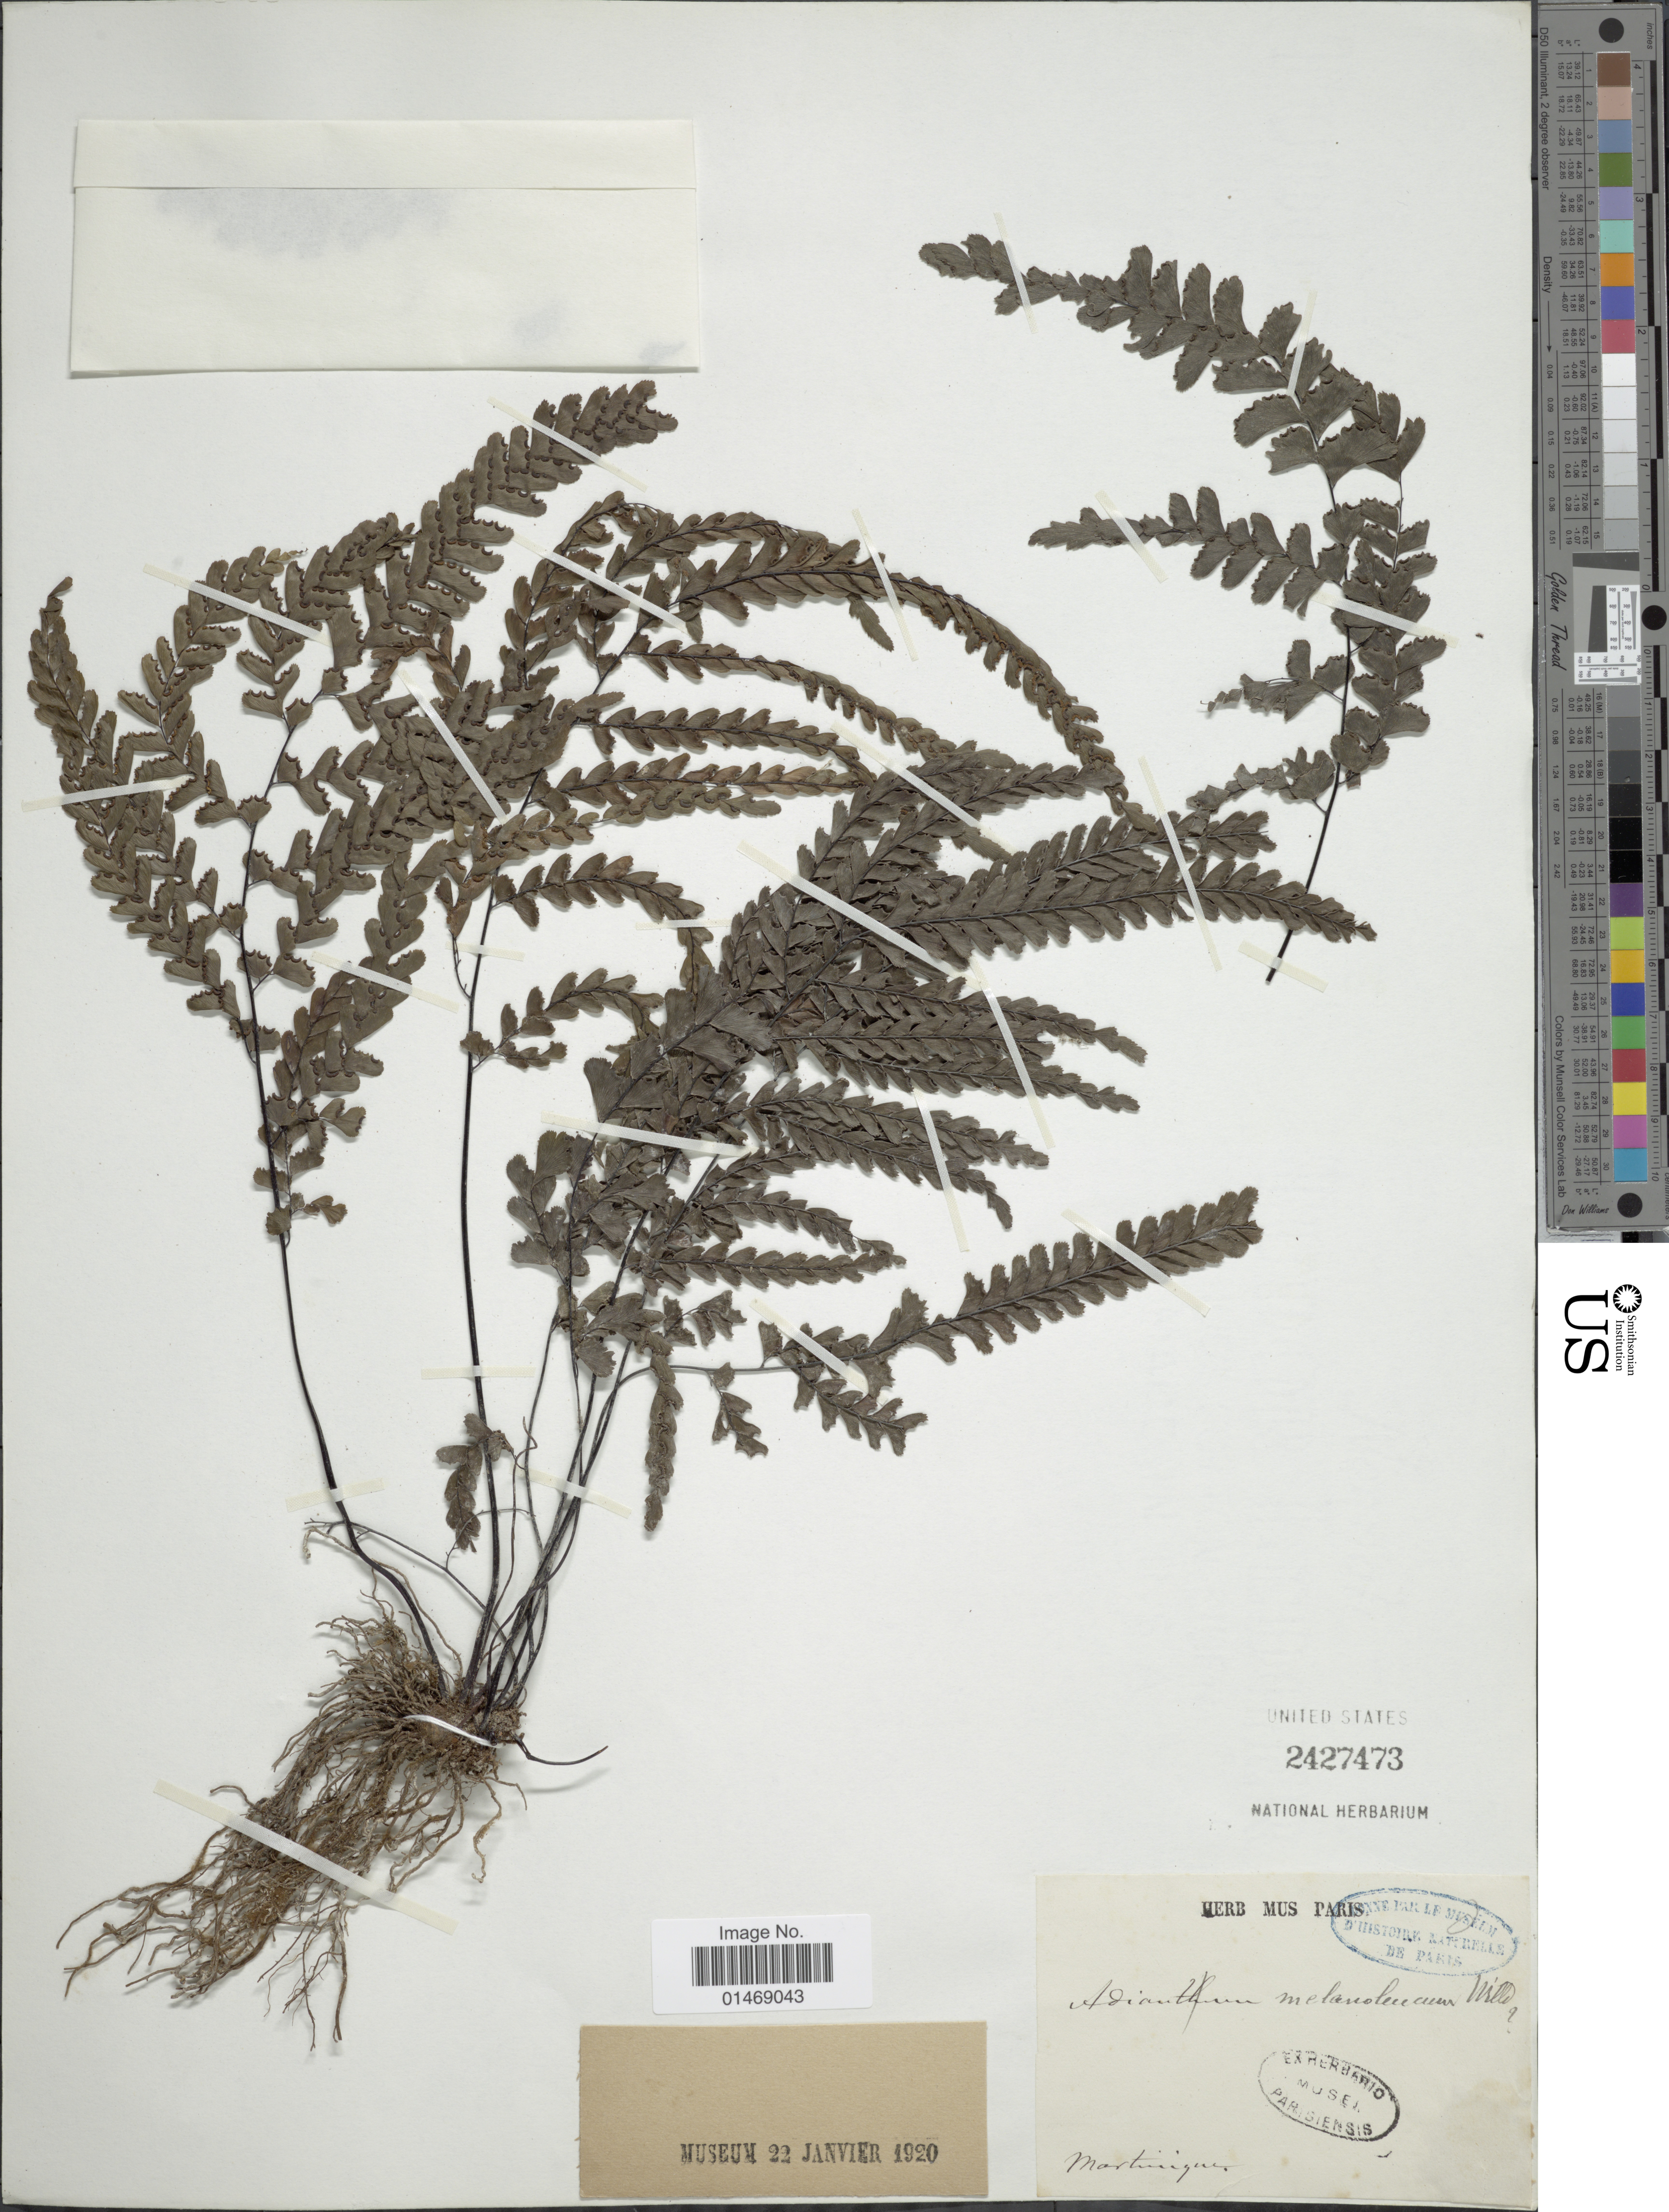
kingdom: Plantae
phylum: Tracheophyta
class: Polypodiopsida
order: Polypodiales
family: Pteridaceae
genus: Adiantum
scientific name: Adiantum melanoleucum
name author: Willd.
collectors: ex herb. Mus. Paris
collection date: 1920-01-22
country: Martinique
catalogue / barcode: US 2427473